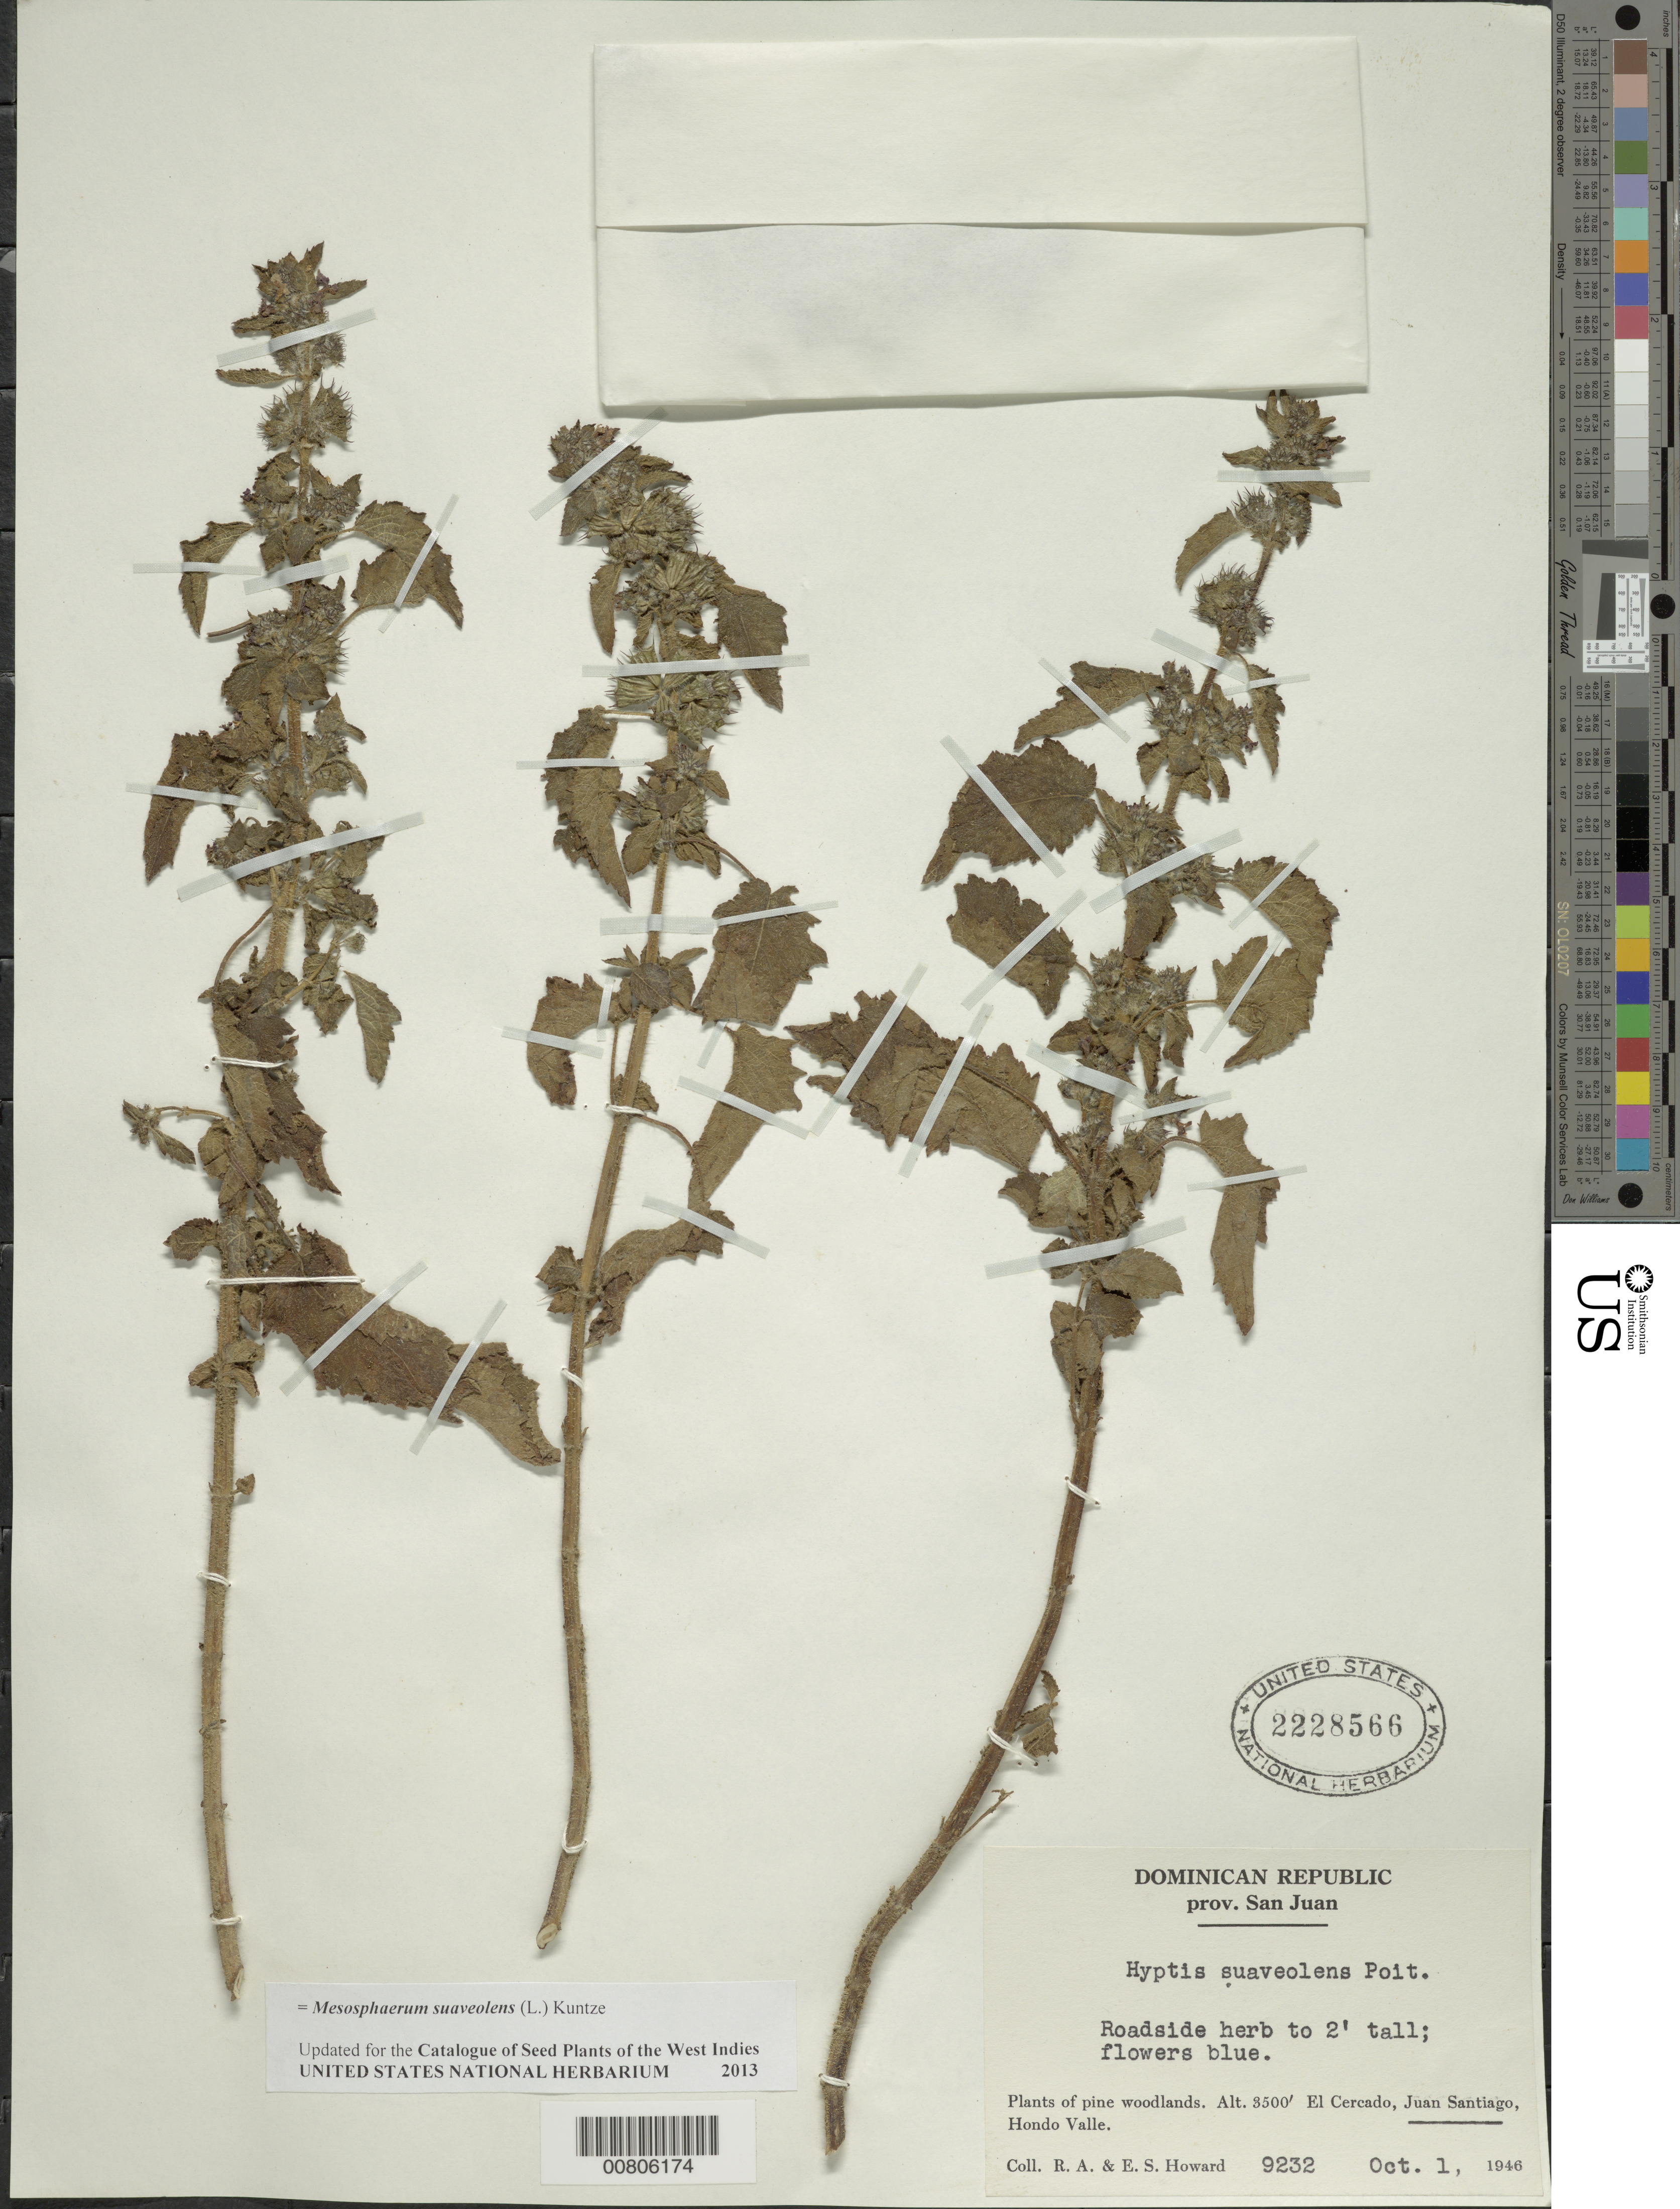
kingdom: Plantae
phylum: Tracheophyta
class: Magnoliopsida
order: Lamiales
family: Lamiaceae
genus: Mesosphaerum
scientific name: Mesosphaerum suaveolens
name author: (L.) Kuntze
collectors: R. A. Howard & E. S. Howard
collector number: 9232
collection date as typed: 01 Oct 1946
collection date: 1946-10-01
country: Dominican Republic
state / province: San Juan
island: Hispaniola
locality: El Cercado, Juan Santiago, Hondo Valle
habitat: Roadside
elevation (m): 1067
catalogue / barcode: US 2228566